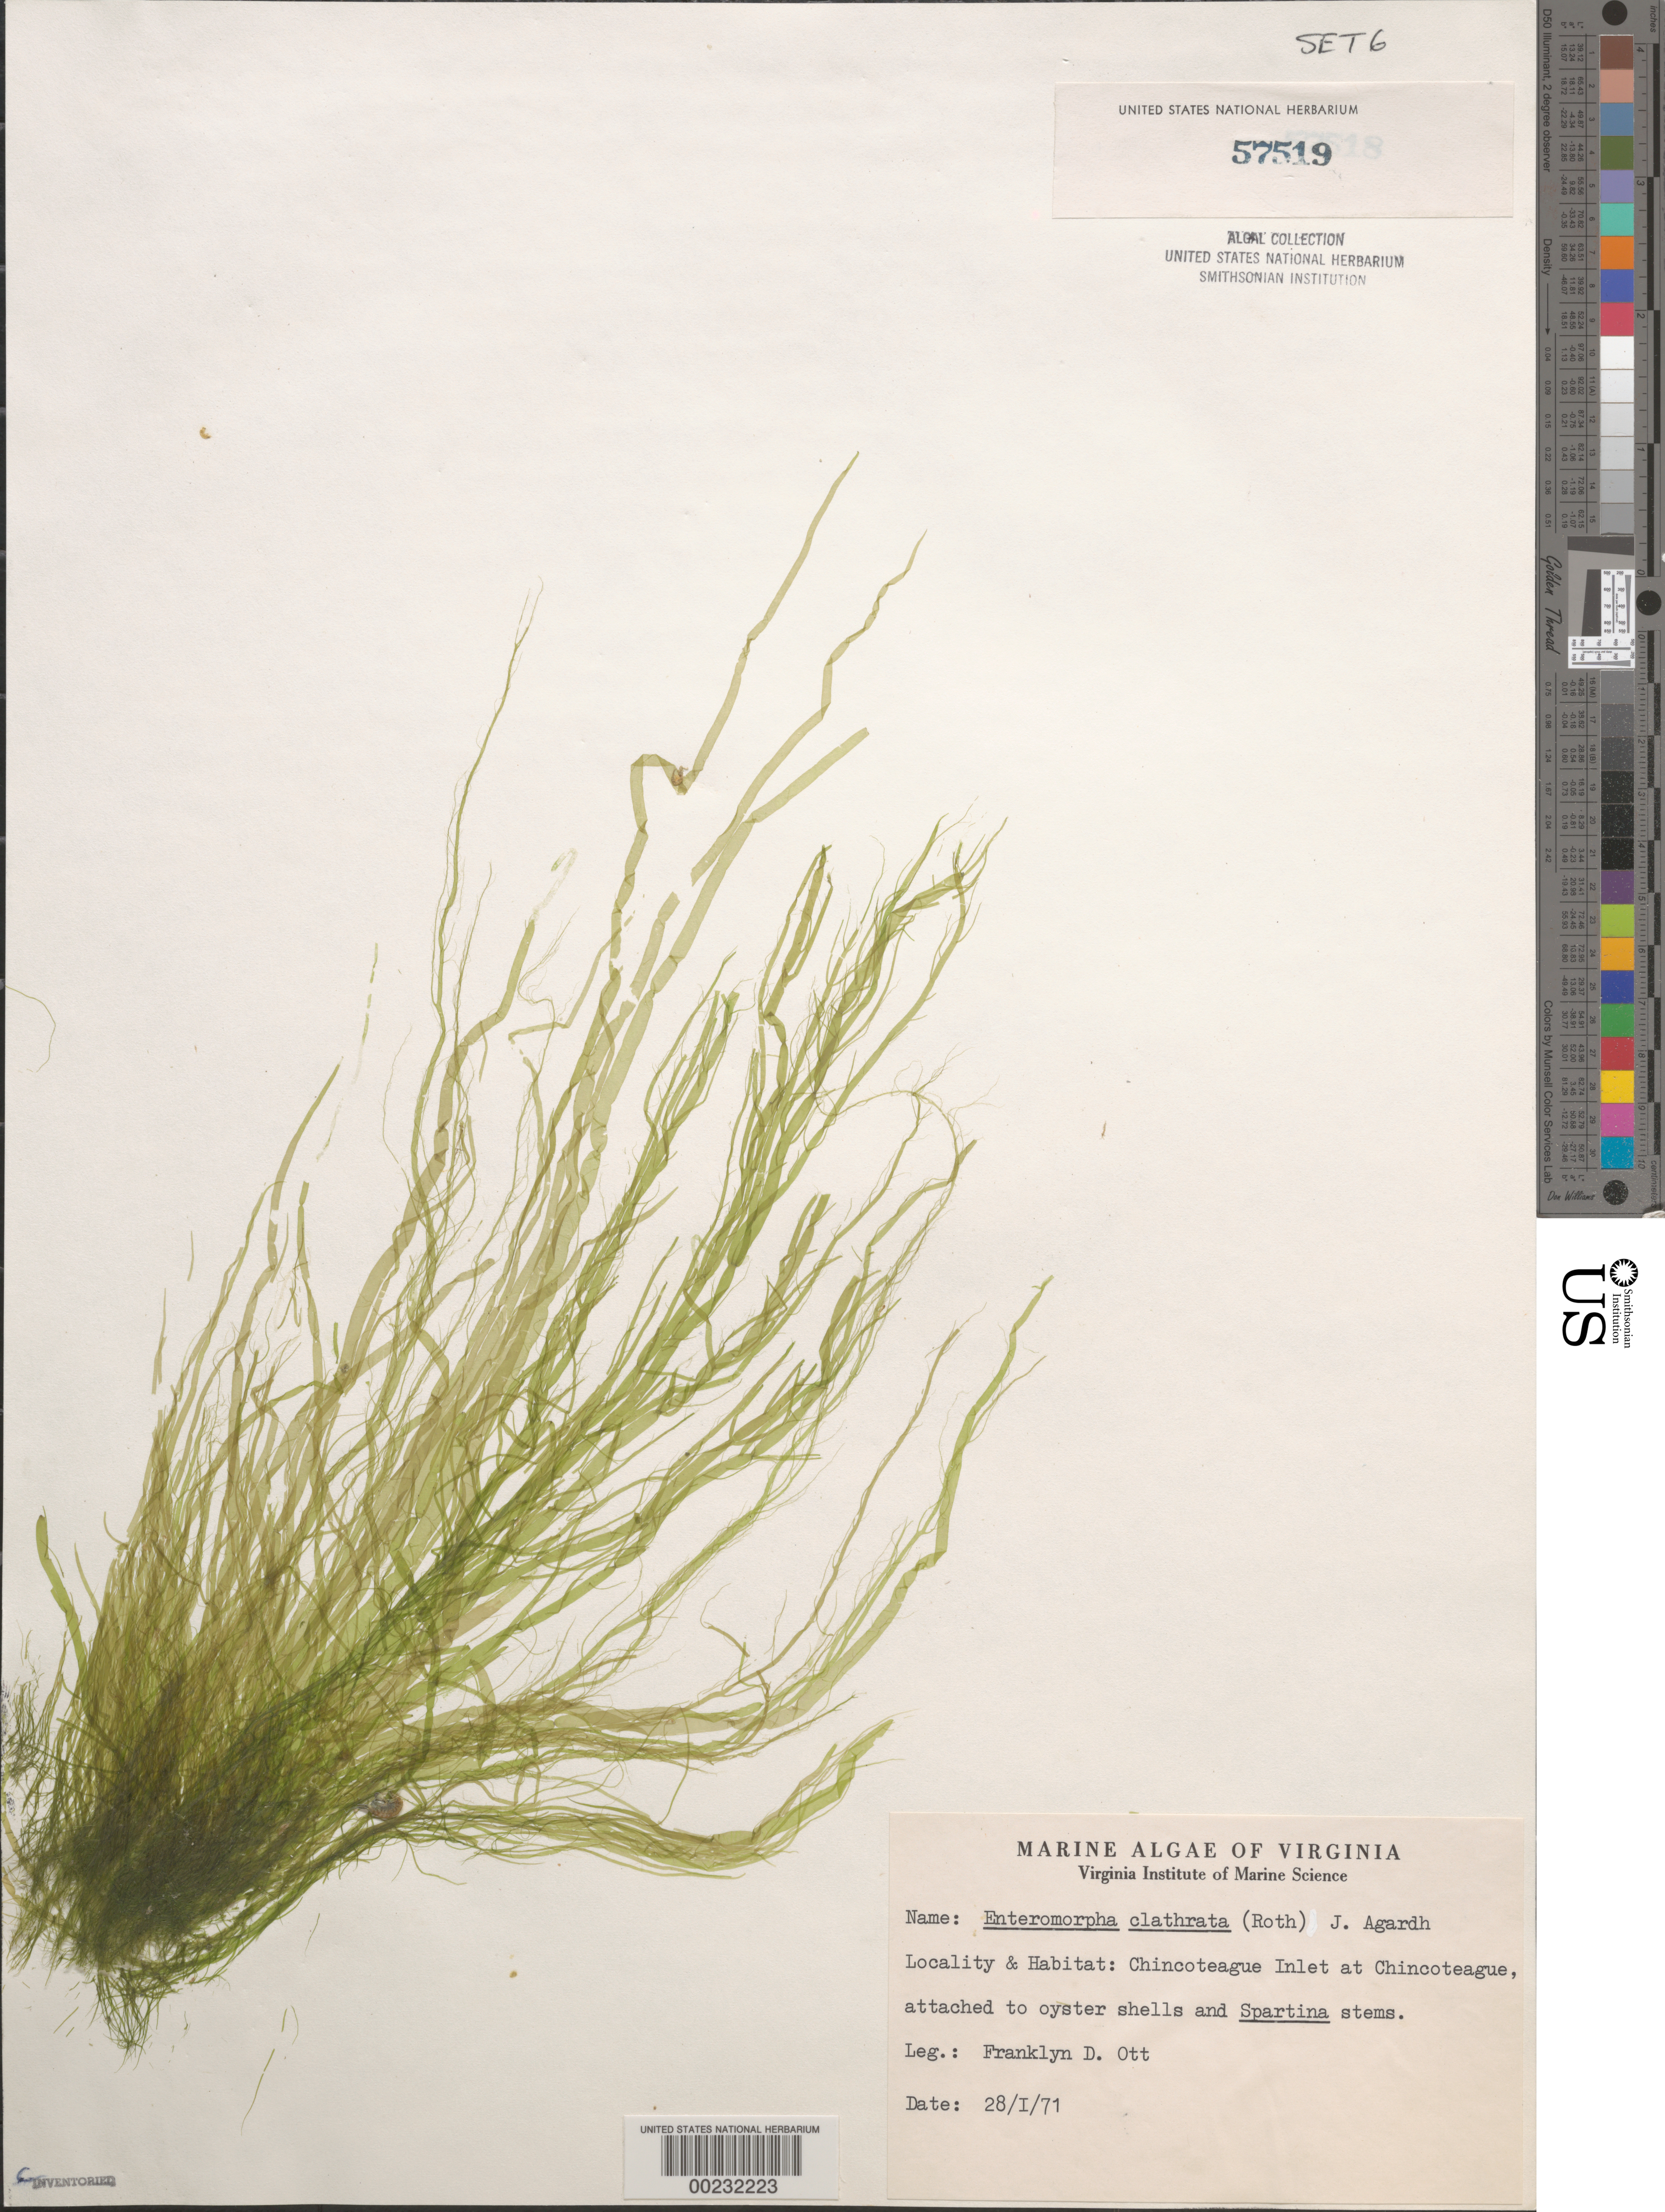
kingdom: Plantae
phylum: Chlorophyta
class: Ulvophyceae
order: Cladophorales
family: Cladophoraceae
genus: Cladophora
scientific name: Cladophora vagabunda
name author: (L.) C. Hoek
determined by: Algae name updating Project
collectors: F. Ott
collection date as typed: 28 Jan 1971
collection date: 1971-01-28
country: United States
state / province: Virginia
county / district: Accomack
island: Chincoteague Island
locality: Chincoteague Inlet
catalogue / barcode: US 57519